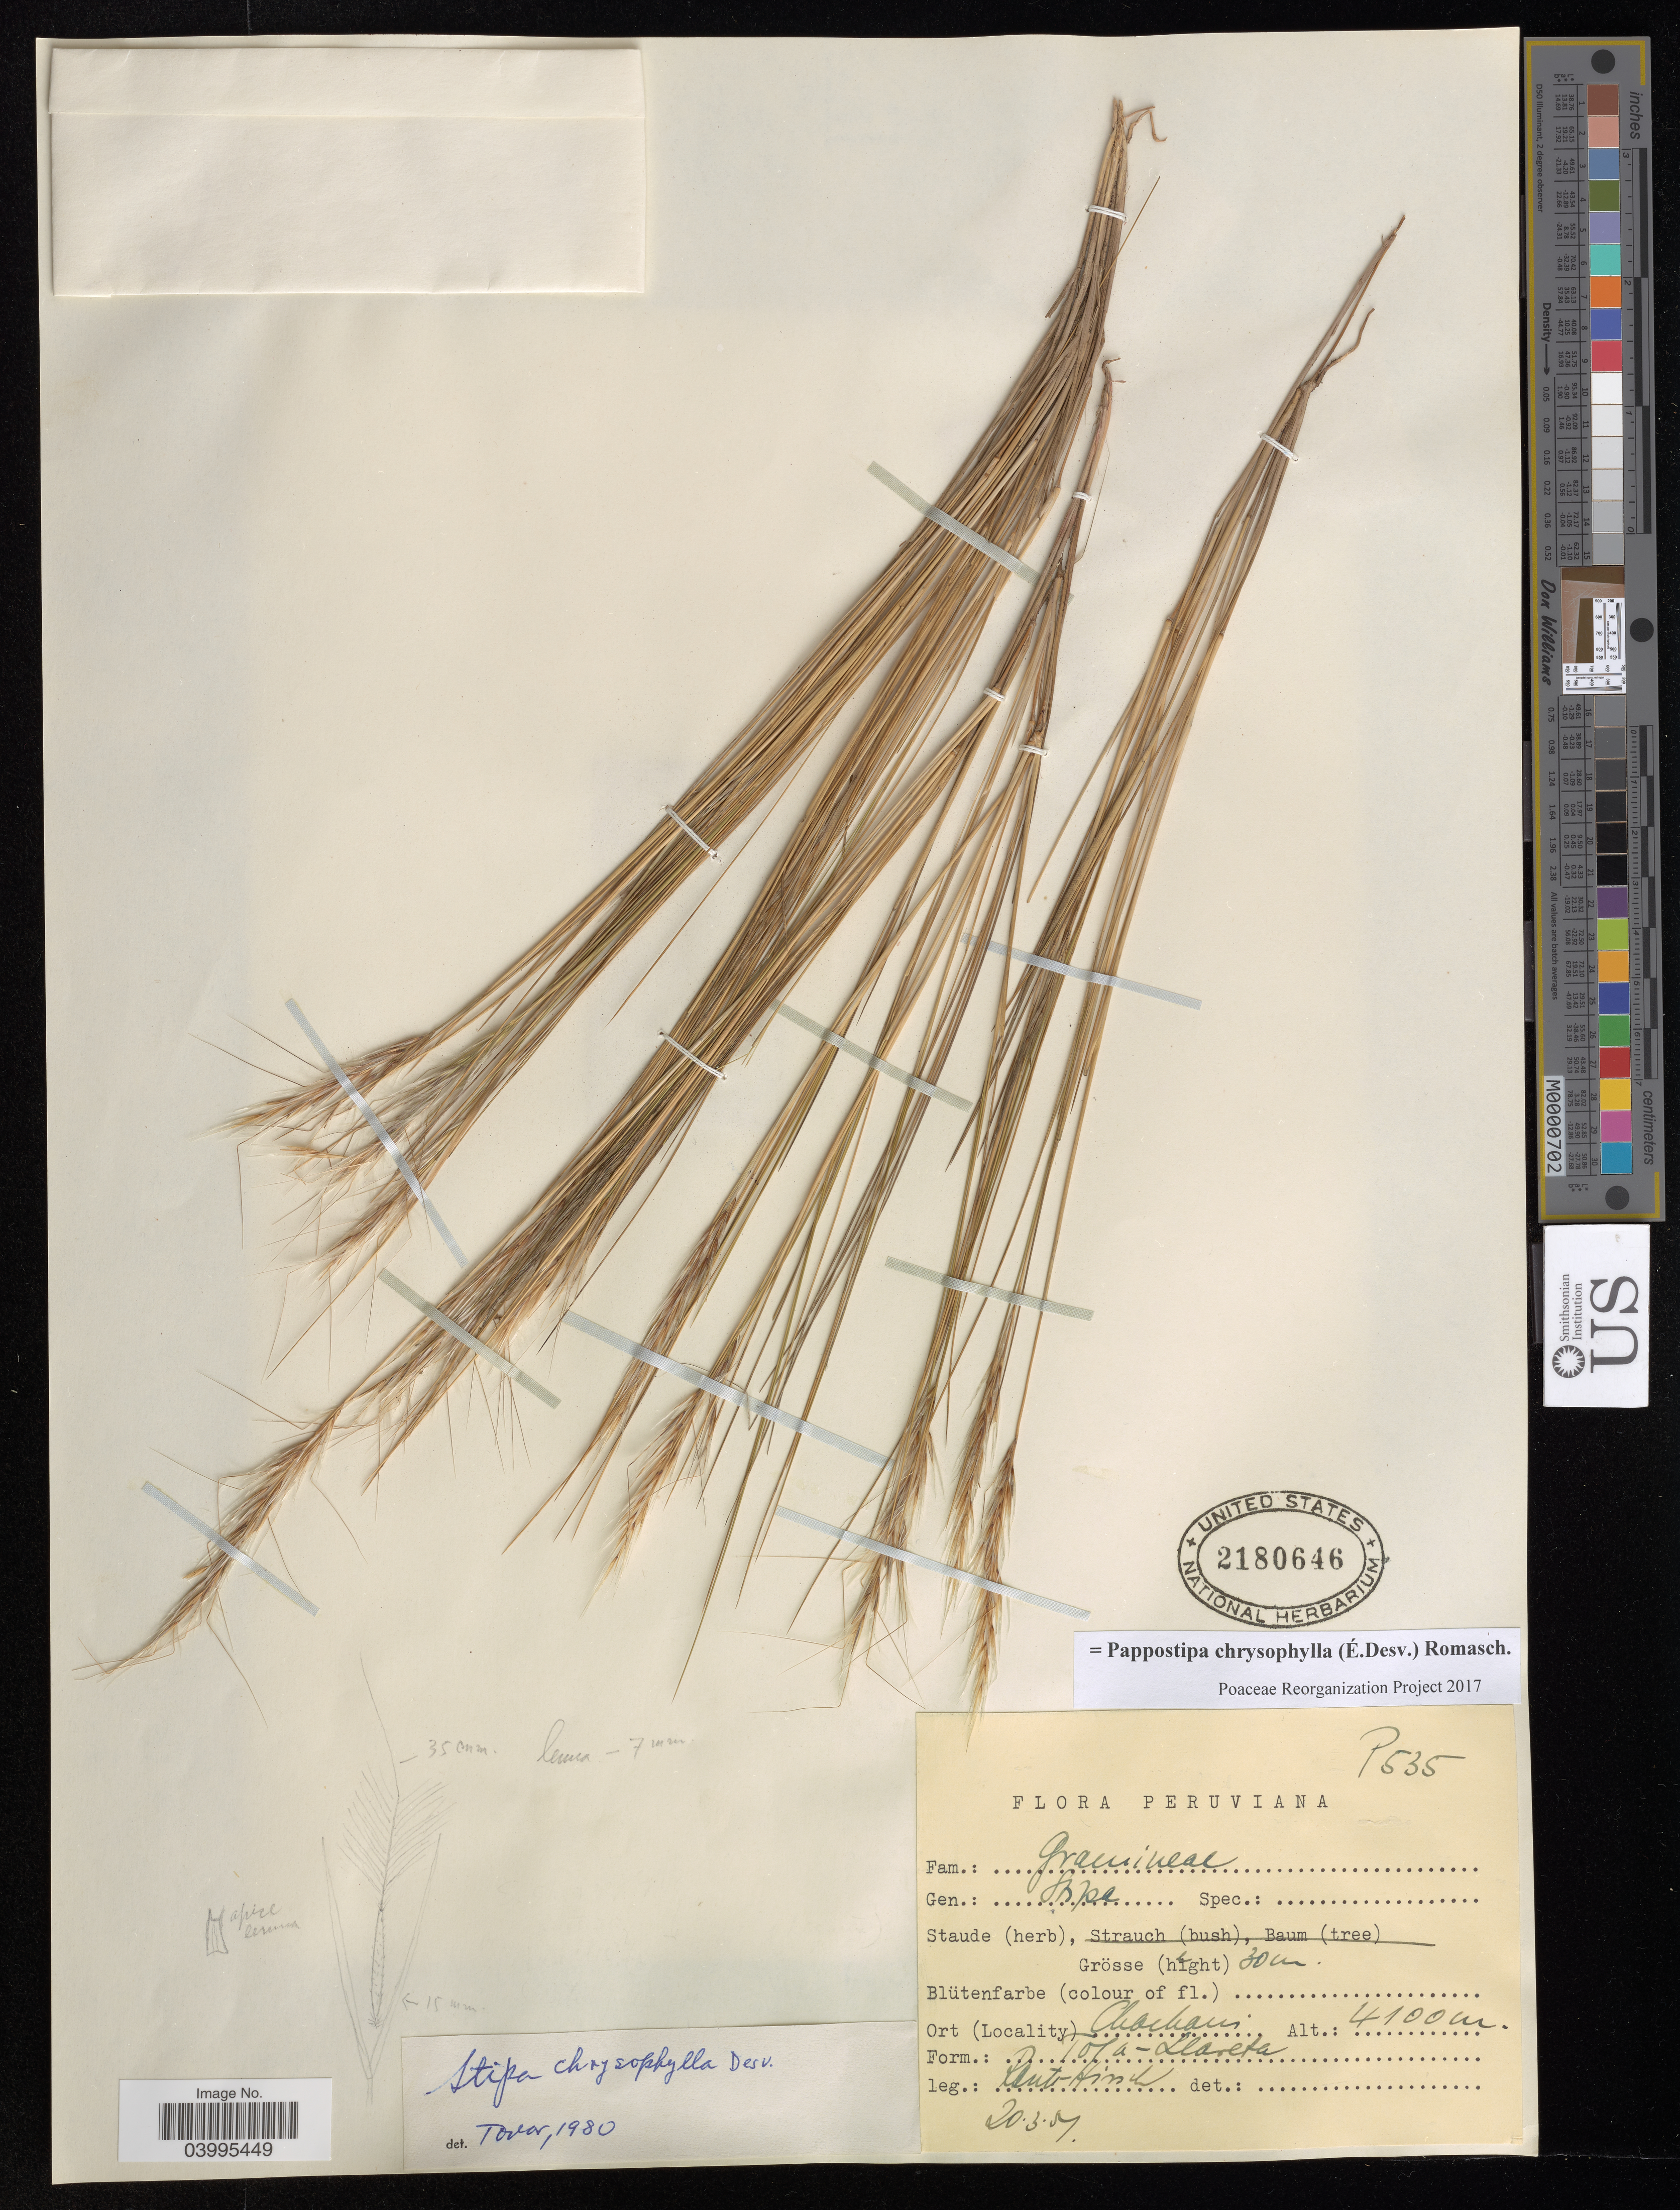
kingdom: Plantae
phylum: Tracheophyta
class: Liliopsida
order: Poales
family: Poaceae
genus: Pappostipa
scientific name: Pappostipa chrysophylla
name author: (É. Desv.) Romasch.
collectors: W. Rauh & G. Hirsch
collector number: P535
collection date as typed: Transcribed d/m/y: 20/3/1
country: Peru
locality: Chachani.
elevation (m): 4100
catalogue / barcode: US 2180646